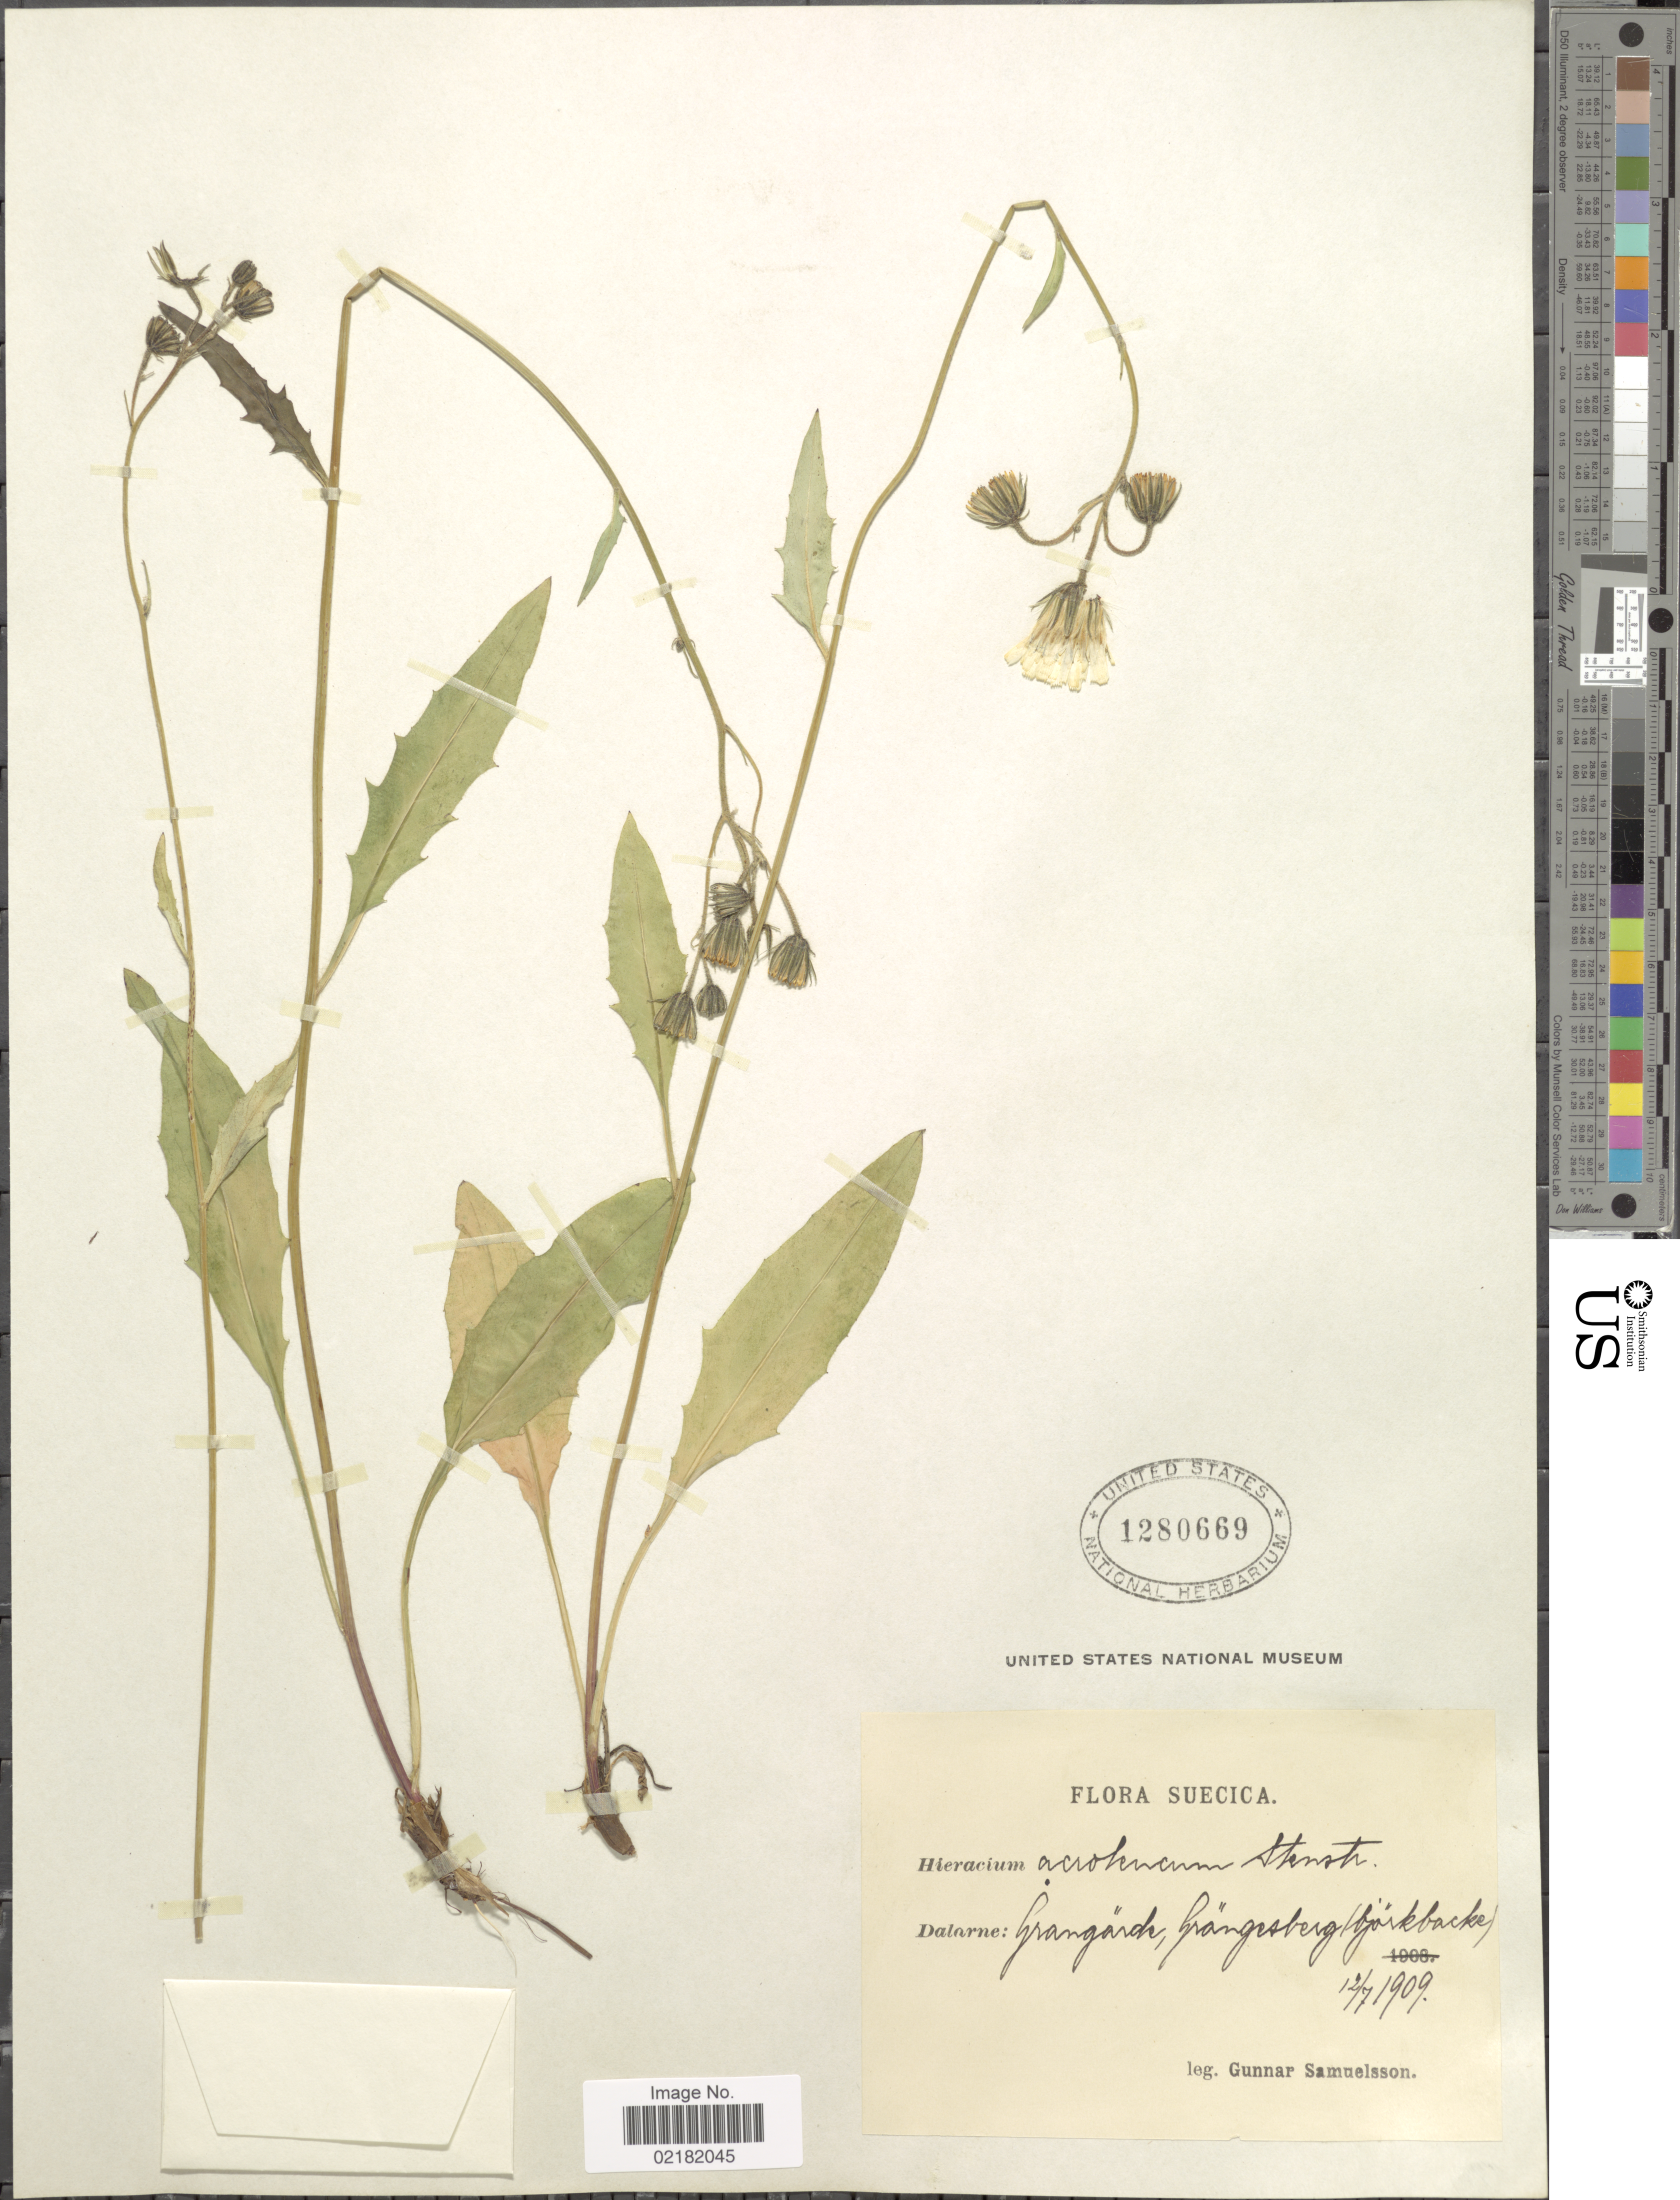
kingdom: Plantae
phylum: Tracheophyta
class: Magnoliopsida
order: Asterales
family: Asteraceae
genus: Hieracium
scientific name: Hieracium acroleucum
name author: Stenstr. ex Dahlst.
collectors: G. Samuelsson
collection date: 1909-07-12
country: Sweden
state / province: Dalarna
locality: Suecica, Grangärde, Grängesberg (björkbacke- birch hill).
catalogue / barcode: US 1280669